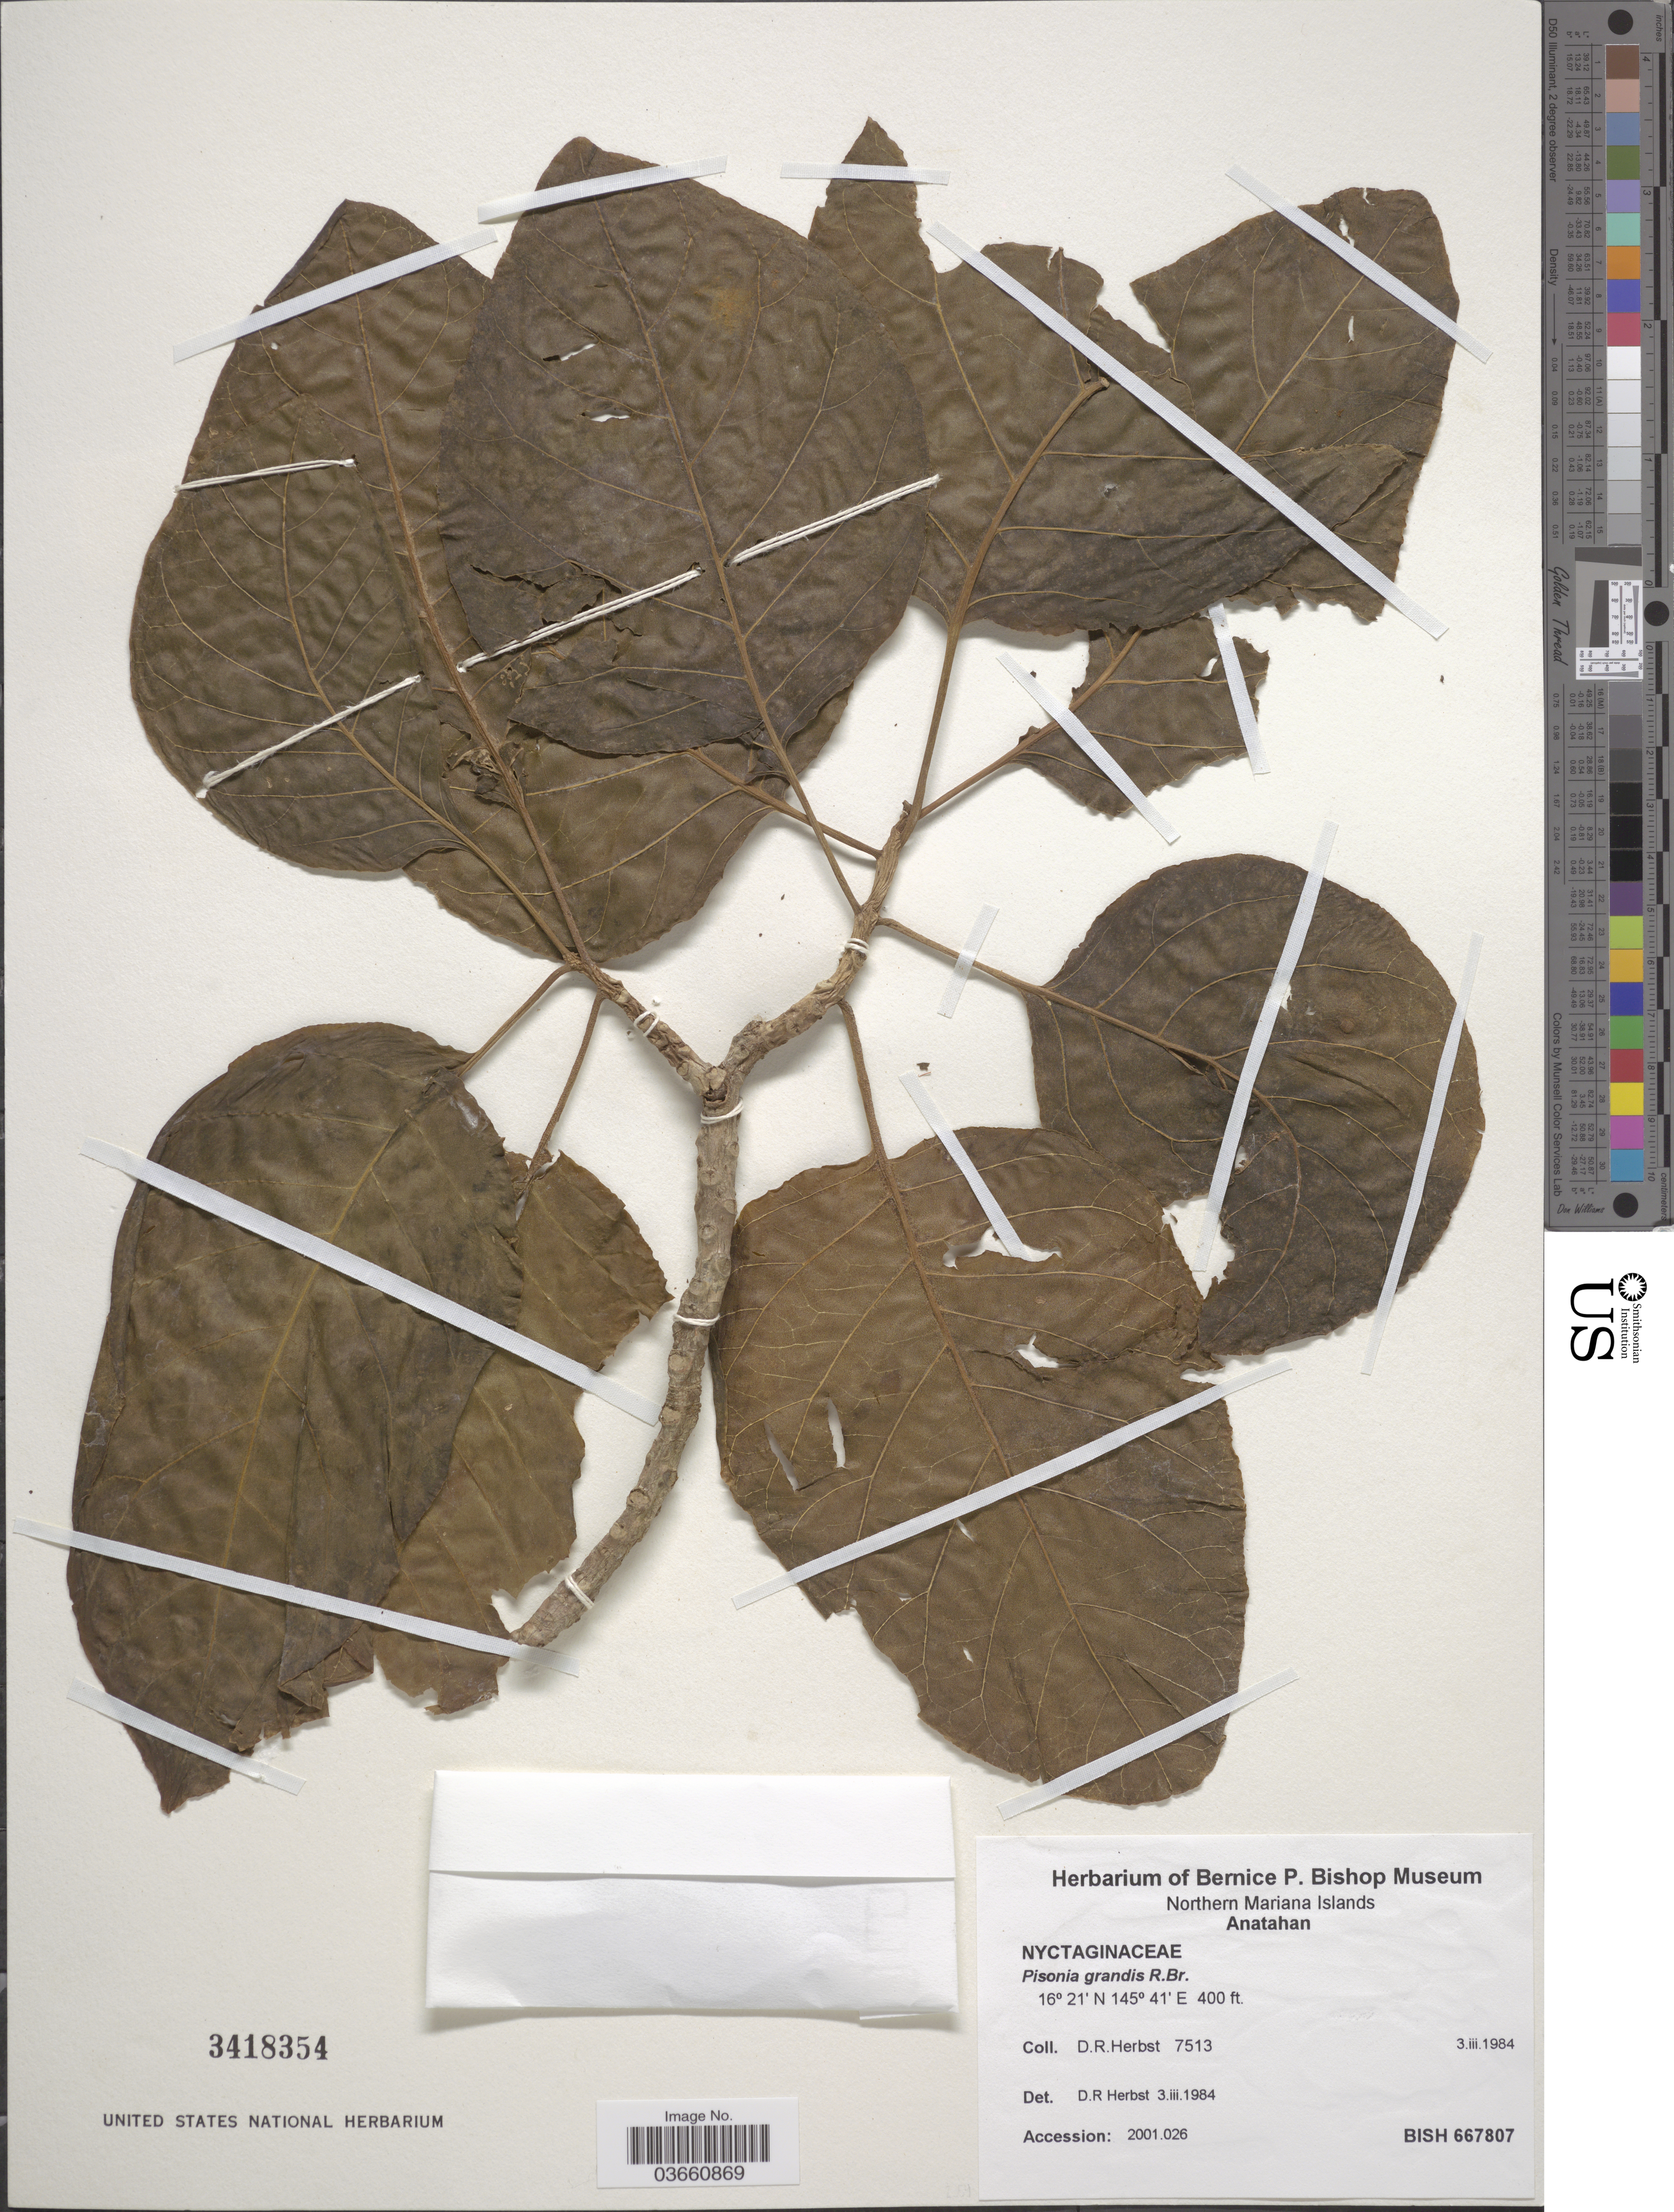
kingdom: Plantae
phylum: Tracheophyta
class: Magnoliopsida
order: Caryophyllales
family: Nyctaginaceae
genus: Pisonia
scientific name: Pisonia grandis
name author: R. Br.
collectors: D. R. Herbst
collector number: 7513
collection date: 1984-03-03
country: Northern Mariana Islands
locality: Anatahan.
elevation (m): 122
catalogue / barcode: US 3418354